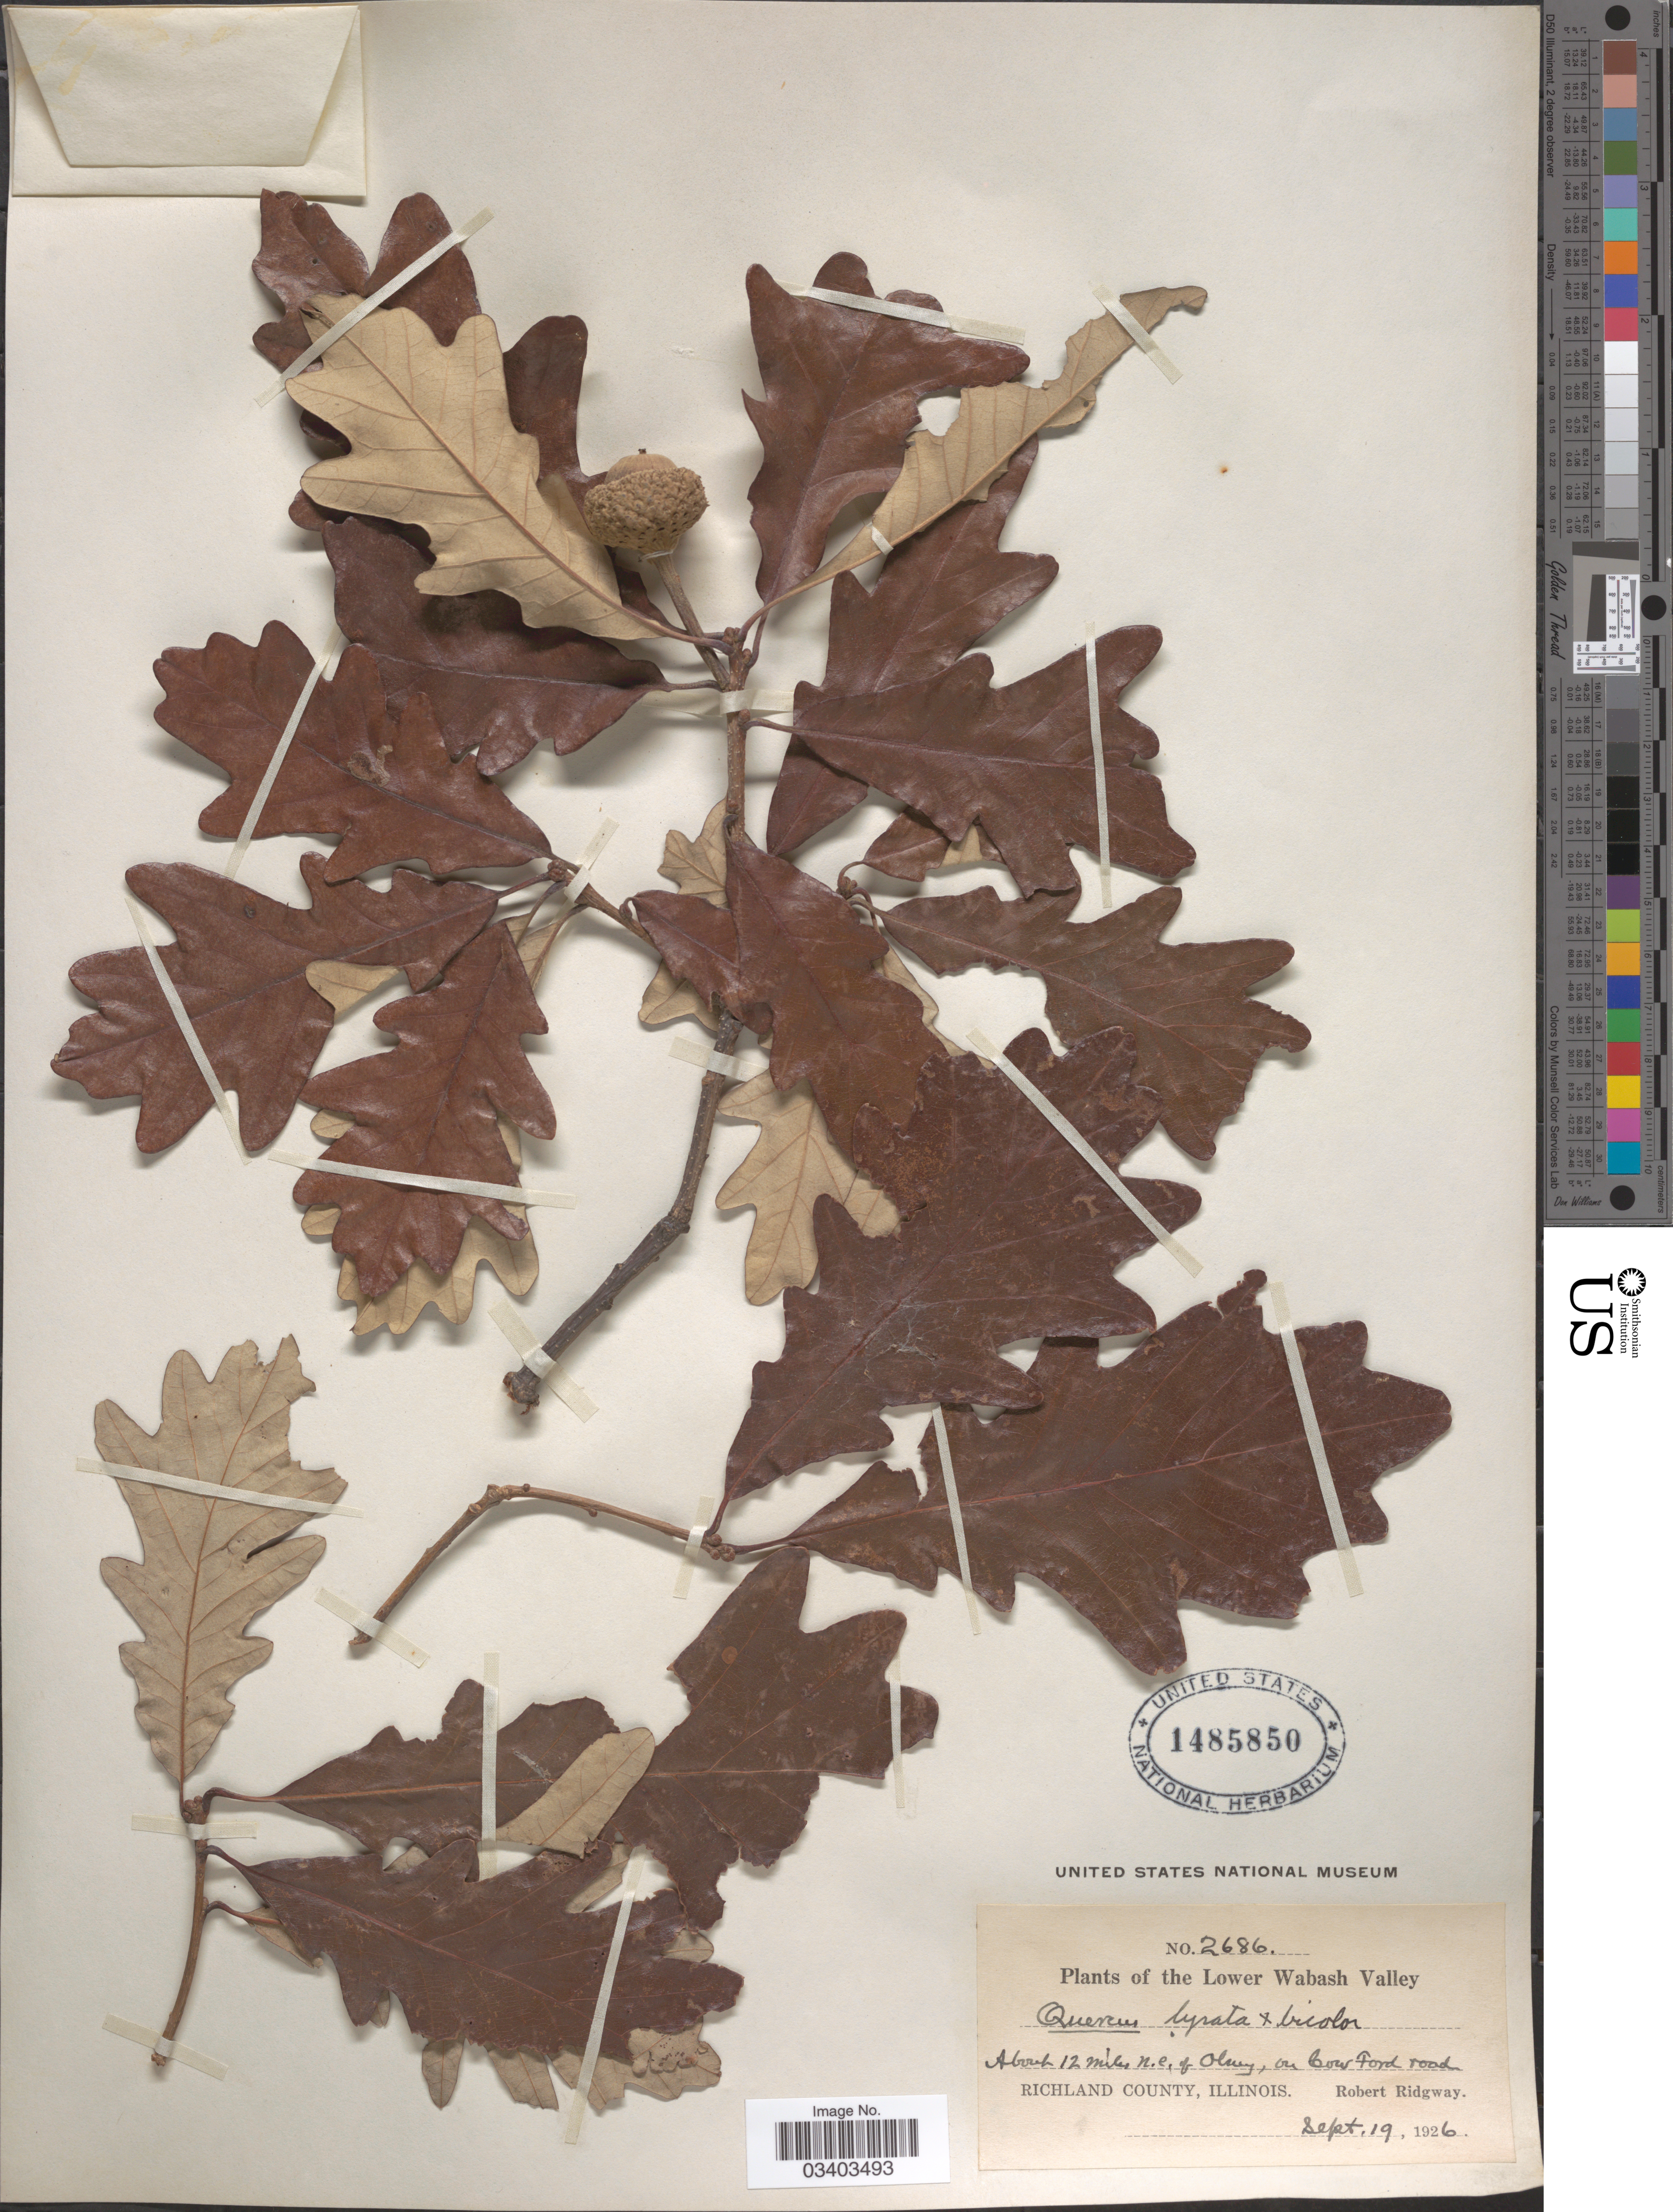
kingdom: Plantae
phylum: Tracheophyta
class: Magnoliopsida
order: Fagales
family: Fagaceae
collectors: R. Ridgway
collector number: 2686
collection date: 1926-09-19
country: United States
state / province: Illinois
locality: The Lower Wabash Valley. About 12 miles n.e. of Olney, on Cow Ford road. Richland County.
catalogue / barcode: US 1485850